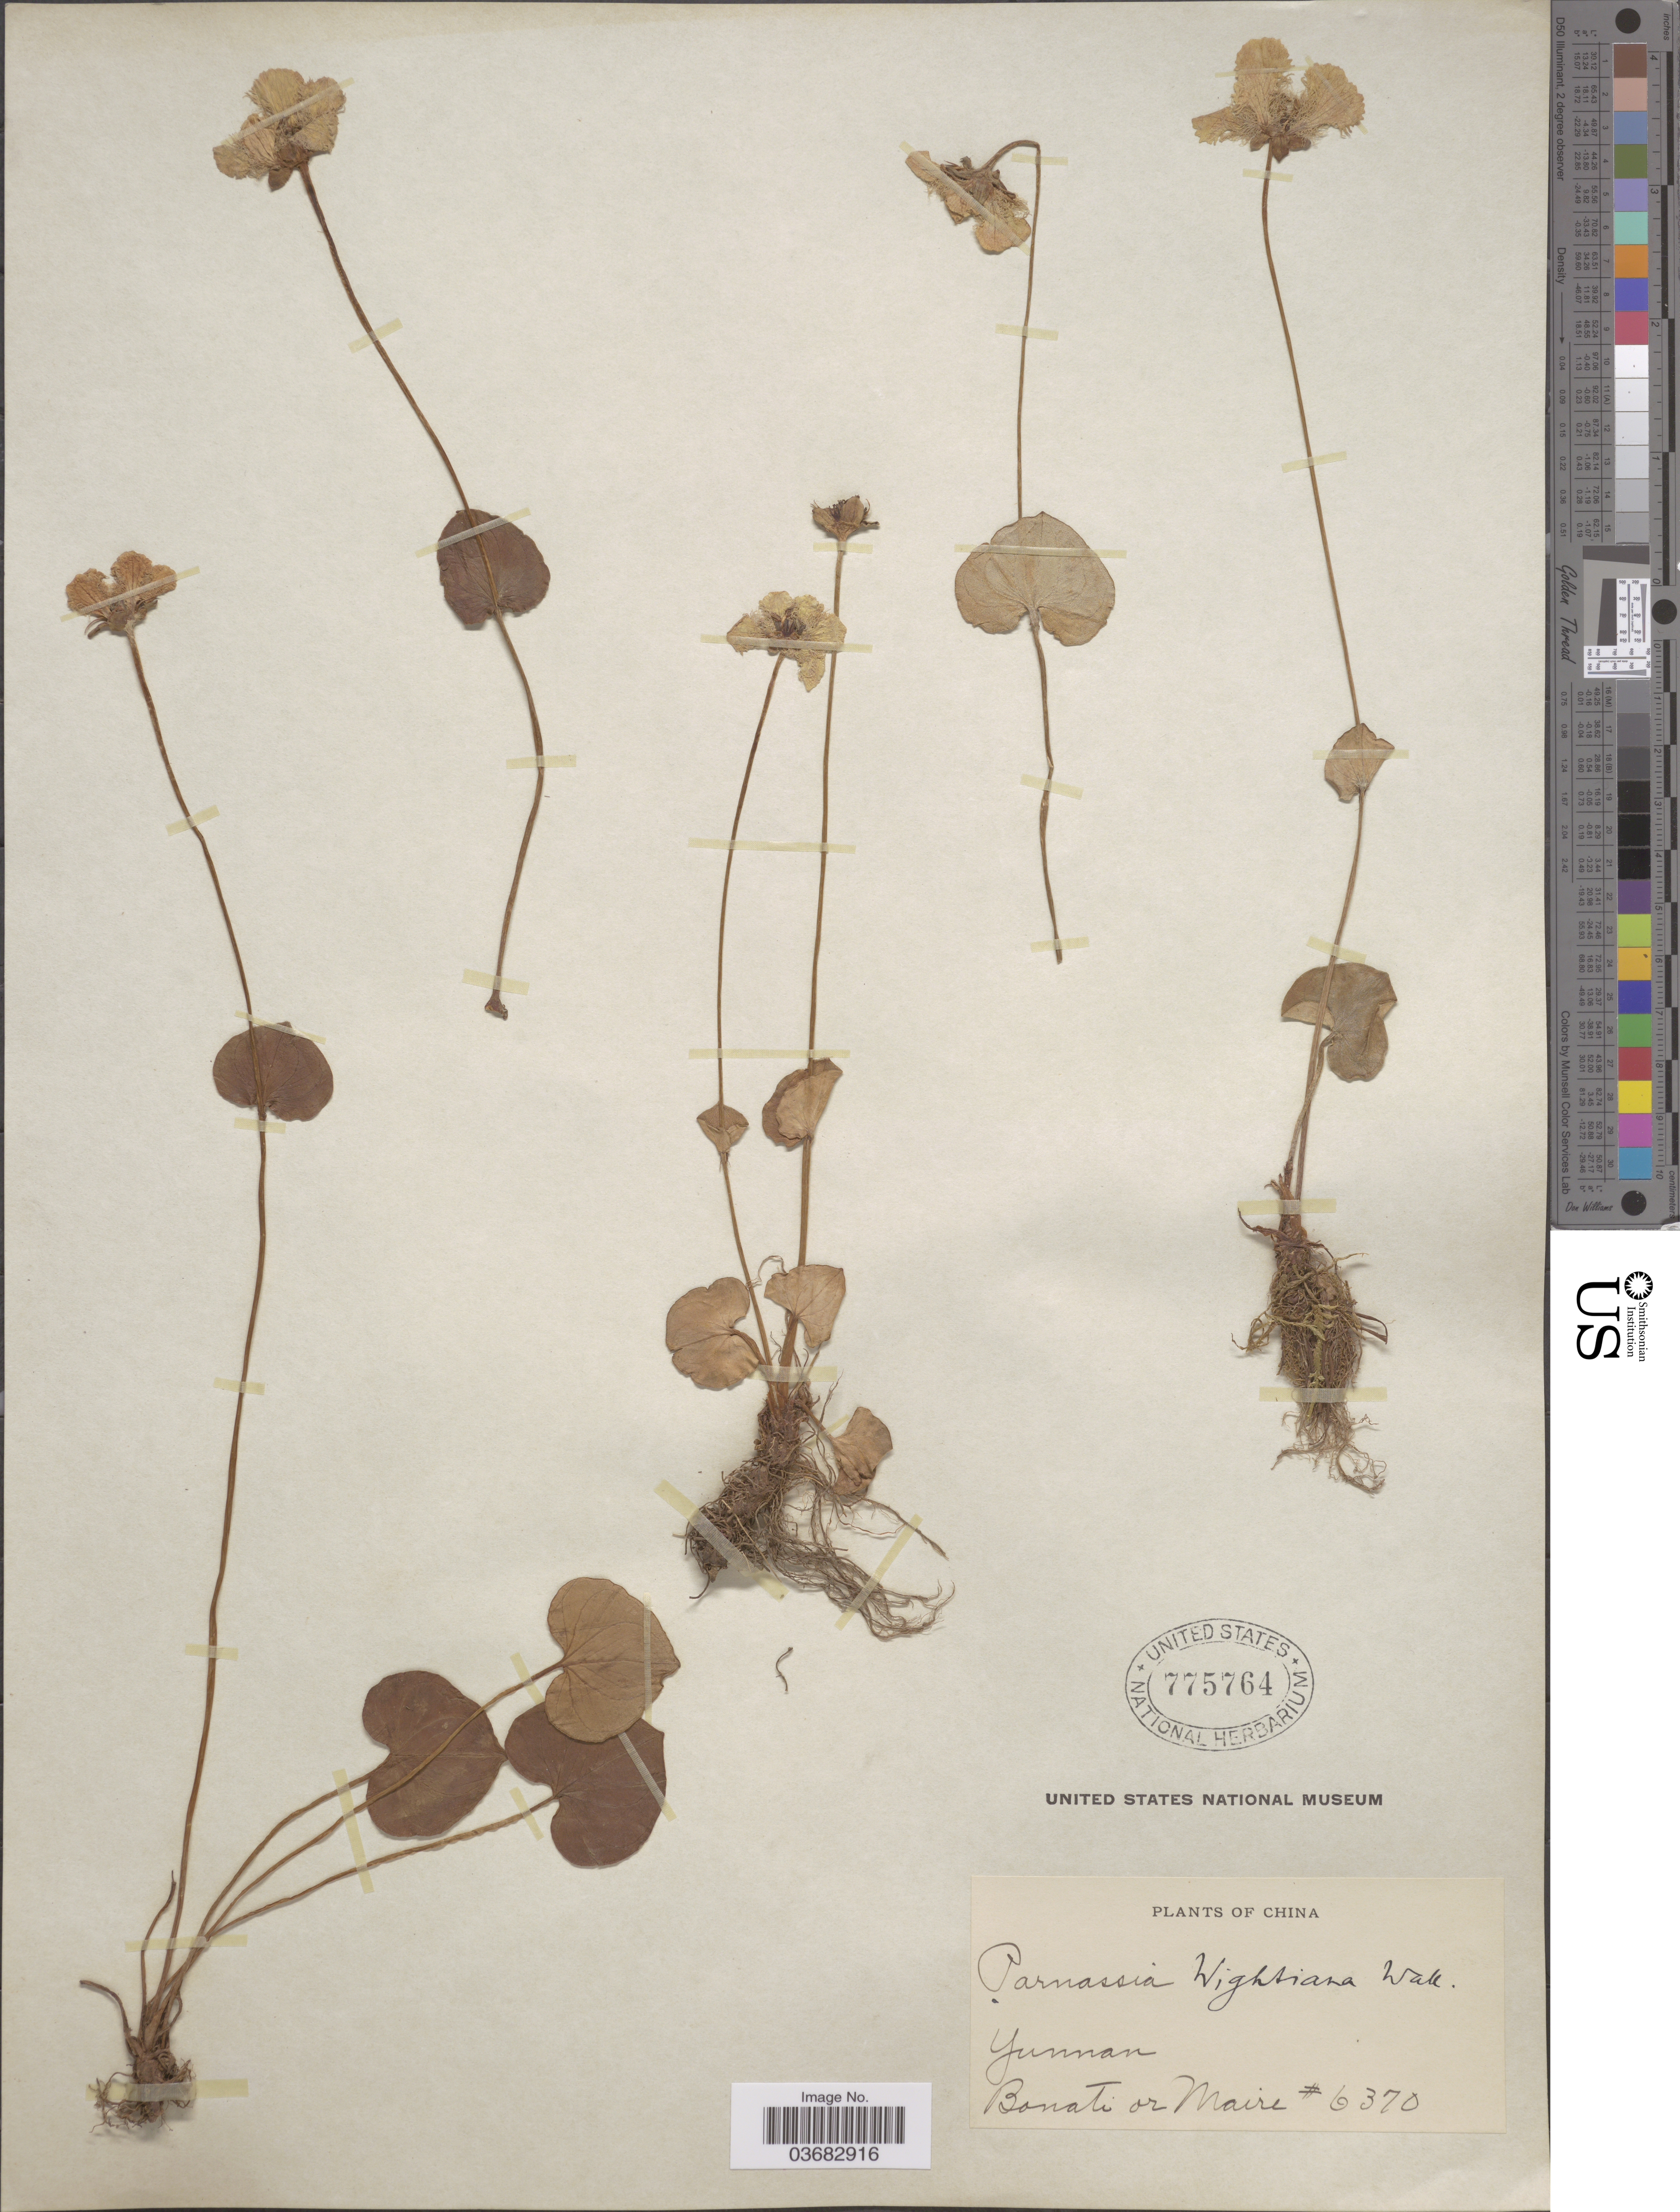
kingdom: Plantae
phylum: Tracheophyta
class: Magnoliopsida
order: Celastrales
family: Parnassiaceae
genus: Parnassia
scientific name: Parnassia wightiana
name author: Wall. ex Wight & Arn.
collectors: -. Bonati & Maire, --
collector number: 6370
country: China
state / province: Yunnan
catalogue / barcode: US 775764